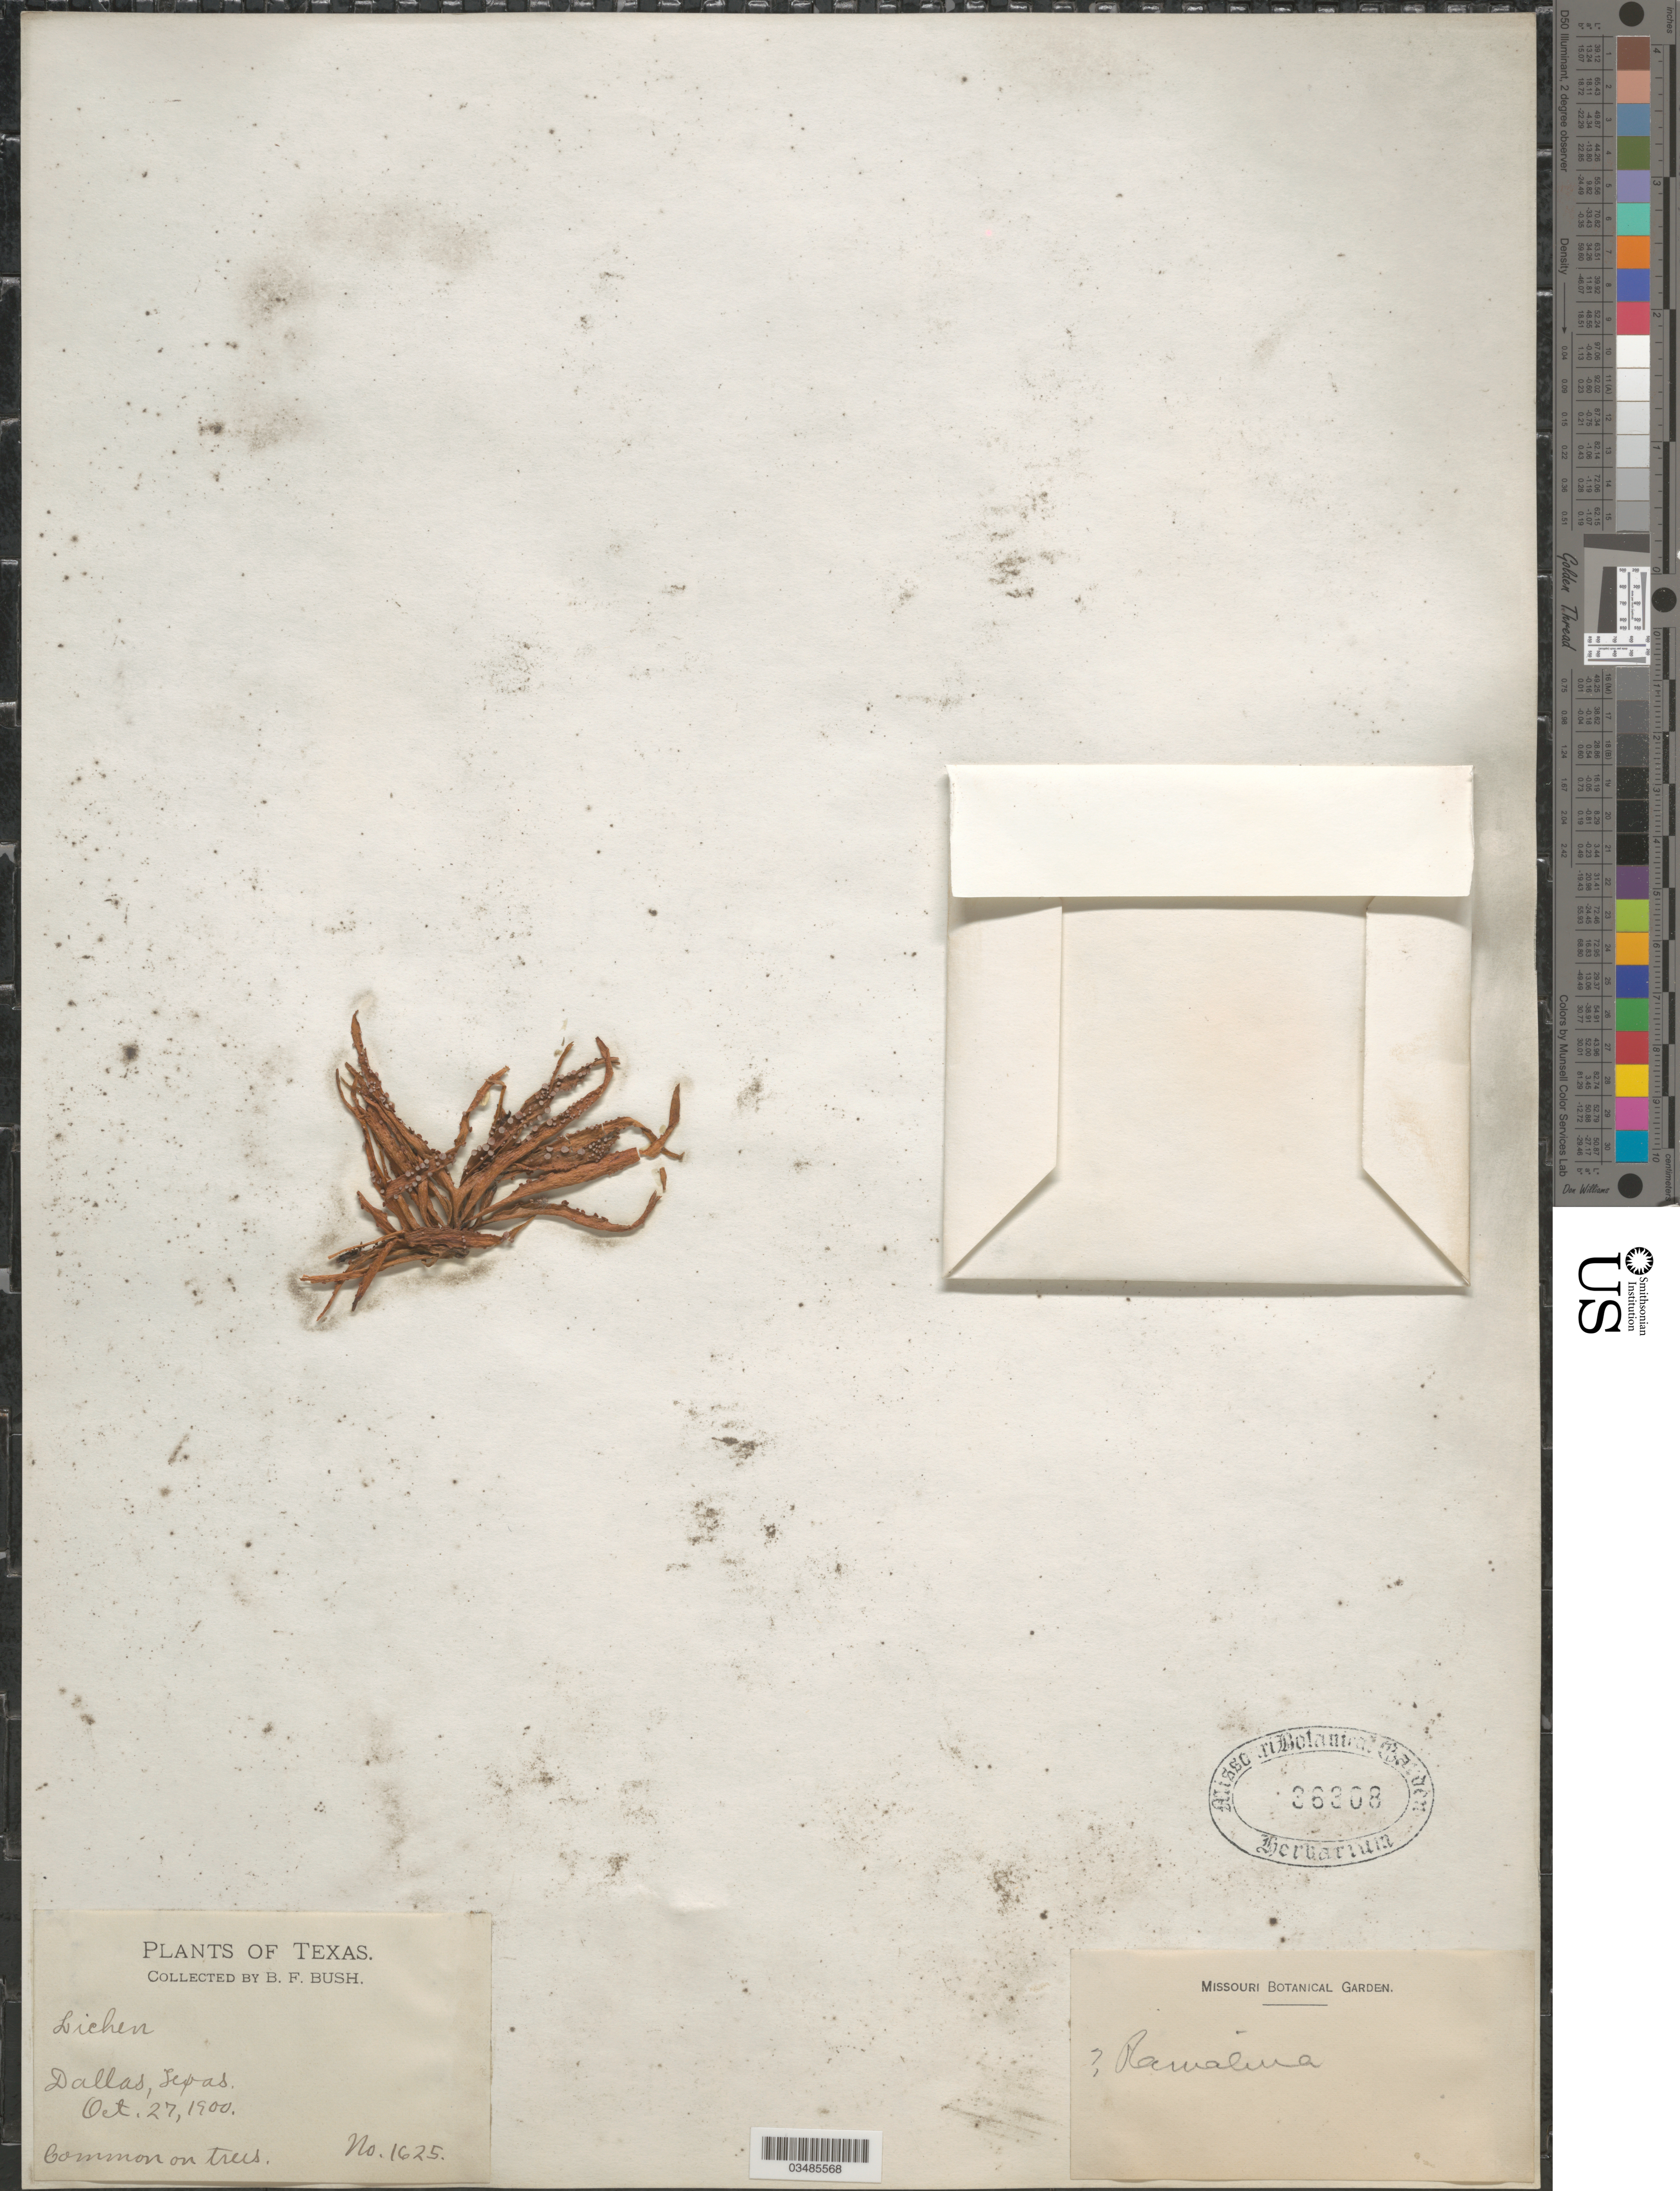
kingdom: Fungi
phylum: Ascomycota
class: Lecanoromycetes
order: Lecanorales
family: Parmeliaceae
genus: Parmelia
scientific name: Parmelia sp.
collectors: B. F. Bush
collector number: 1625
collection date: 1900-10-27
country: United States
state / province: Texas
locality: Dallas